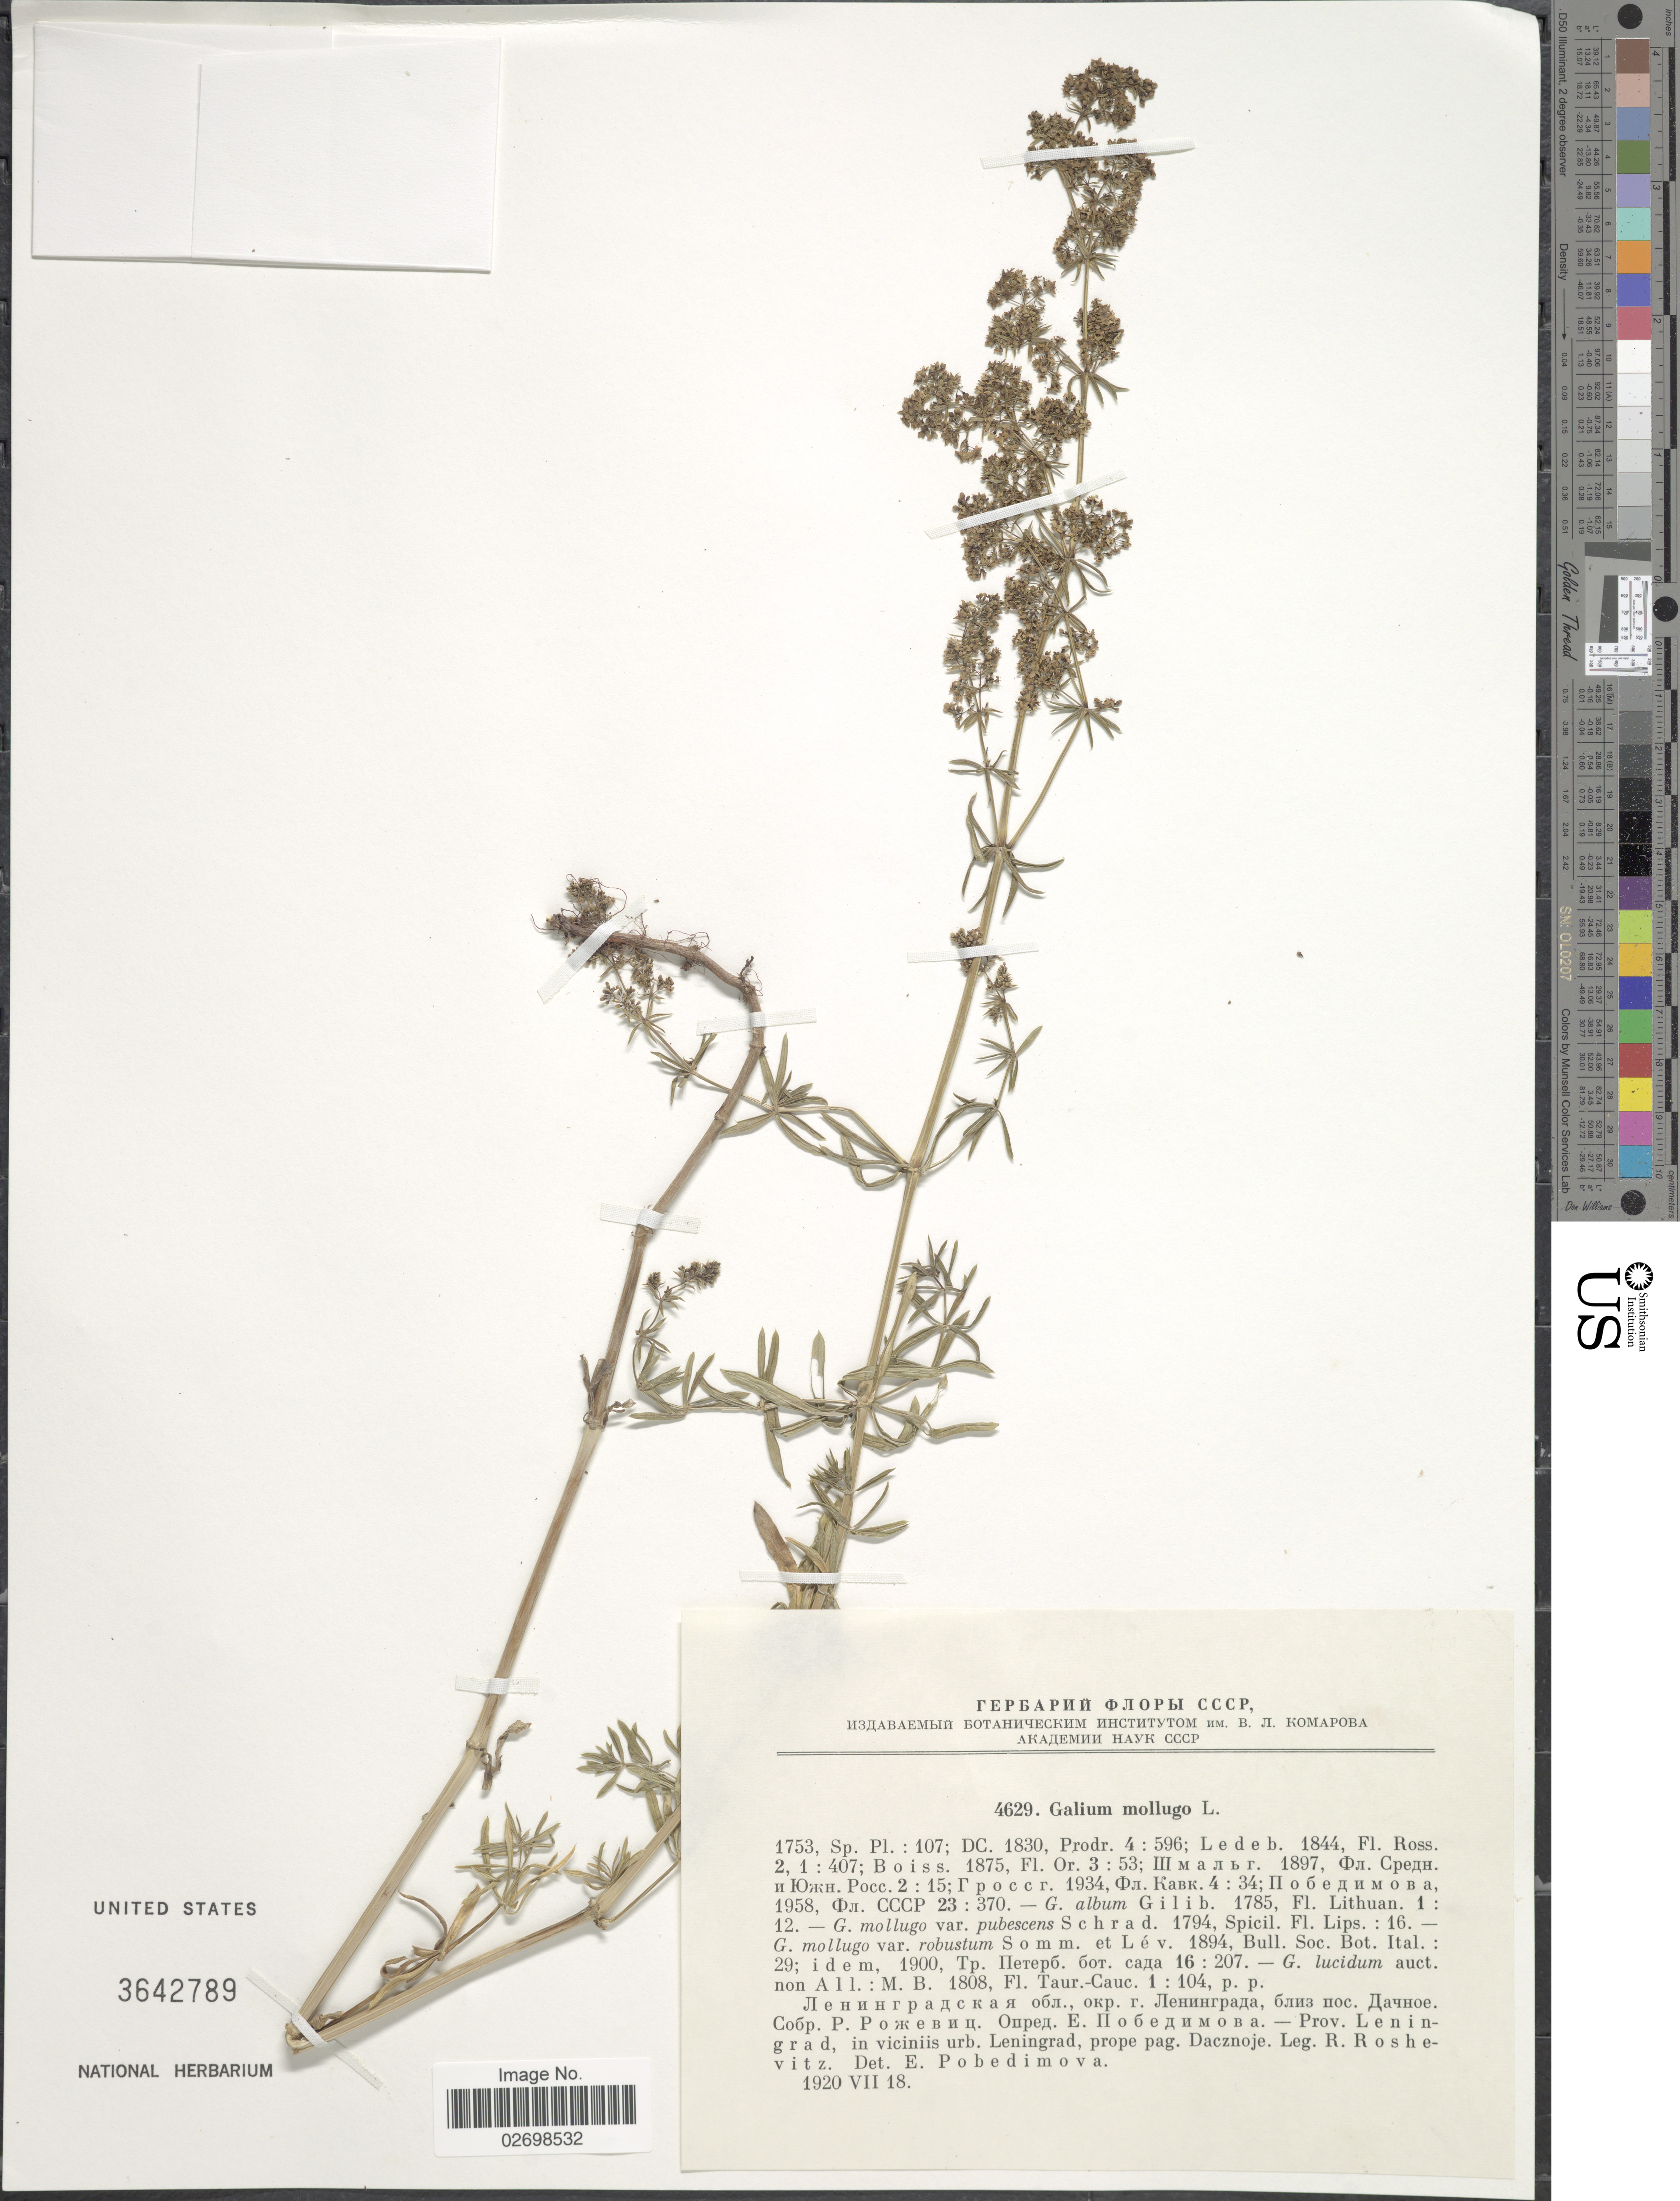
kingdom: Plantae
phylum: Tracheophyta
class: Magnoliopsida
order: Gentianales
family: Rubiaceae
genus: Galium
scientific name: Galium mollugo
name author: L.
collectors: R. J. Roshevitz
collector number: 4629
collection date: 1920-07-18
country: Russian Federation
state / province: St. Petersburg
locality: Prov. Leningrad, in viciniis urb. Leningrad, prope pag. Dacznoje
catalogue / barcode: US 3642789